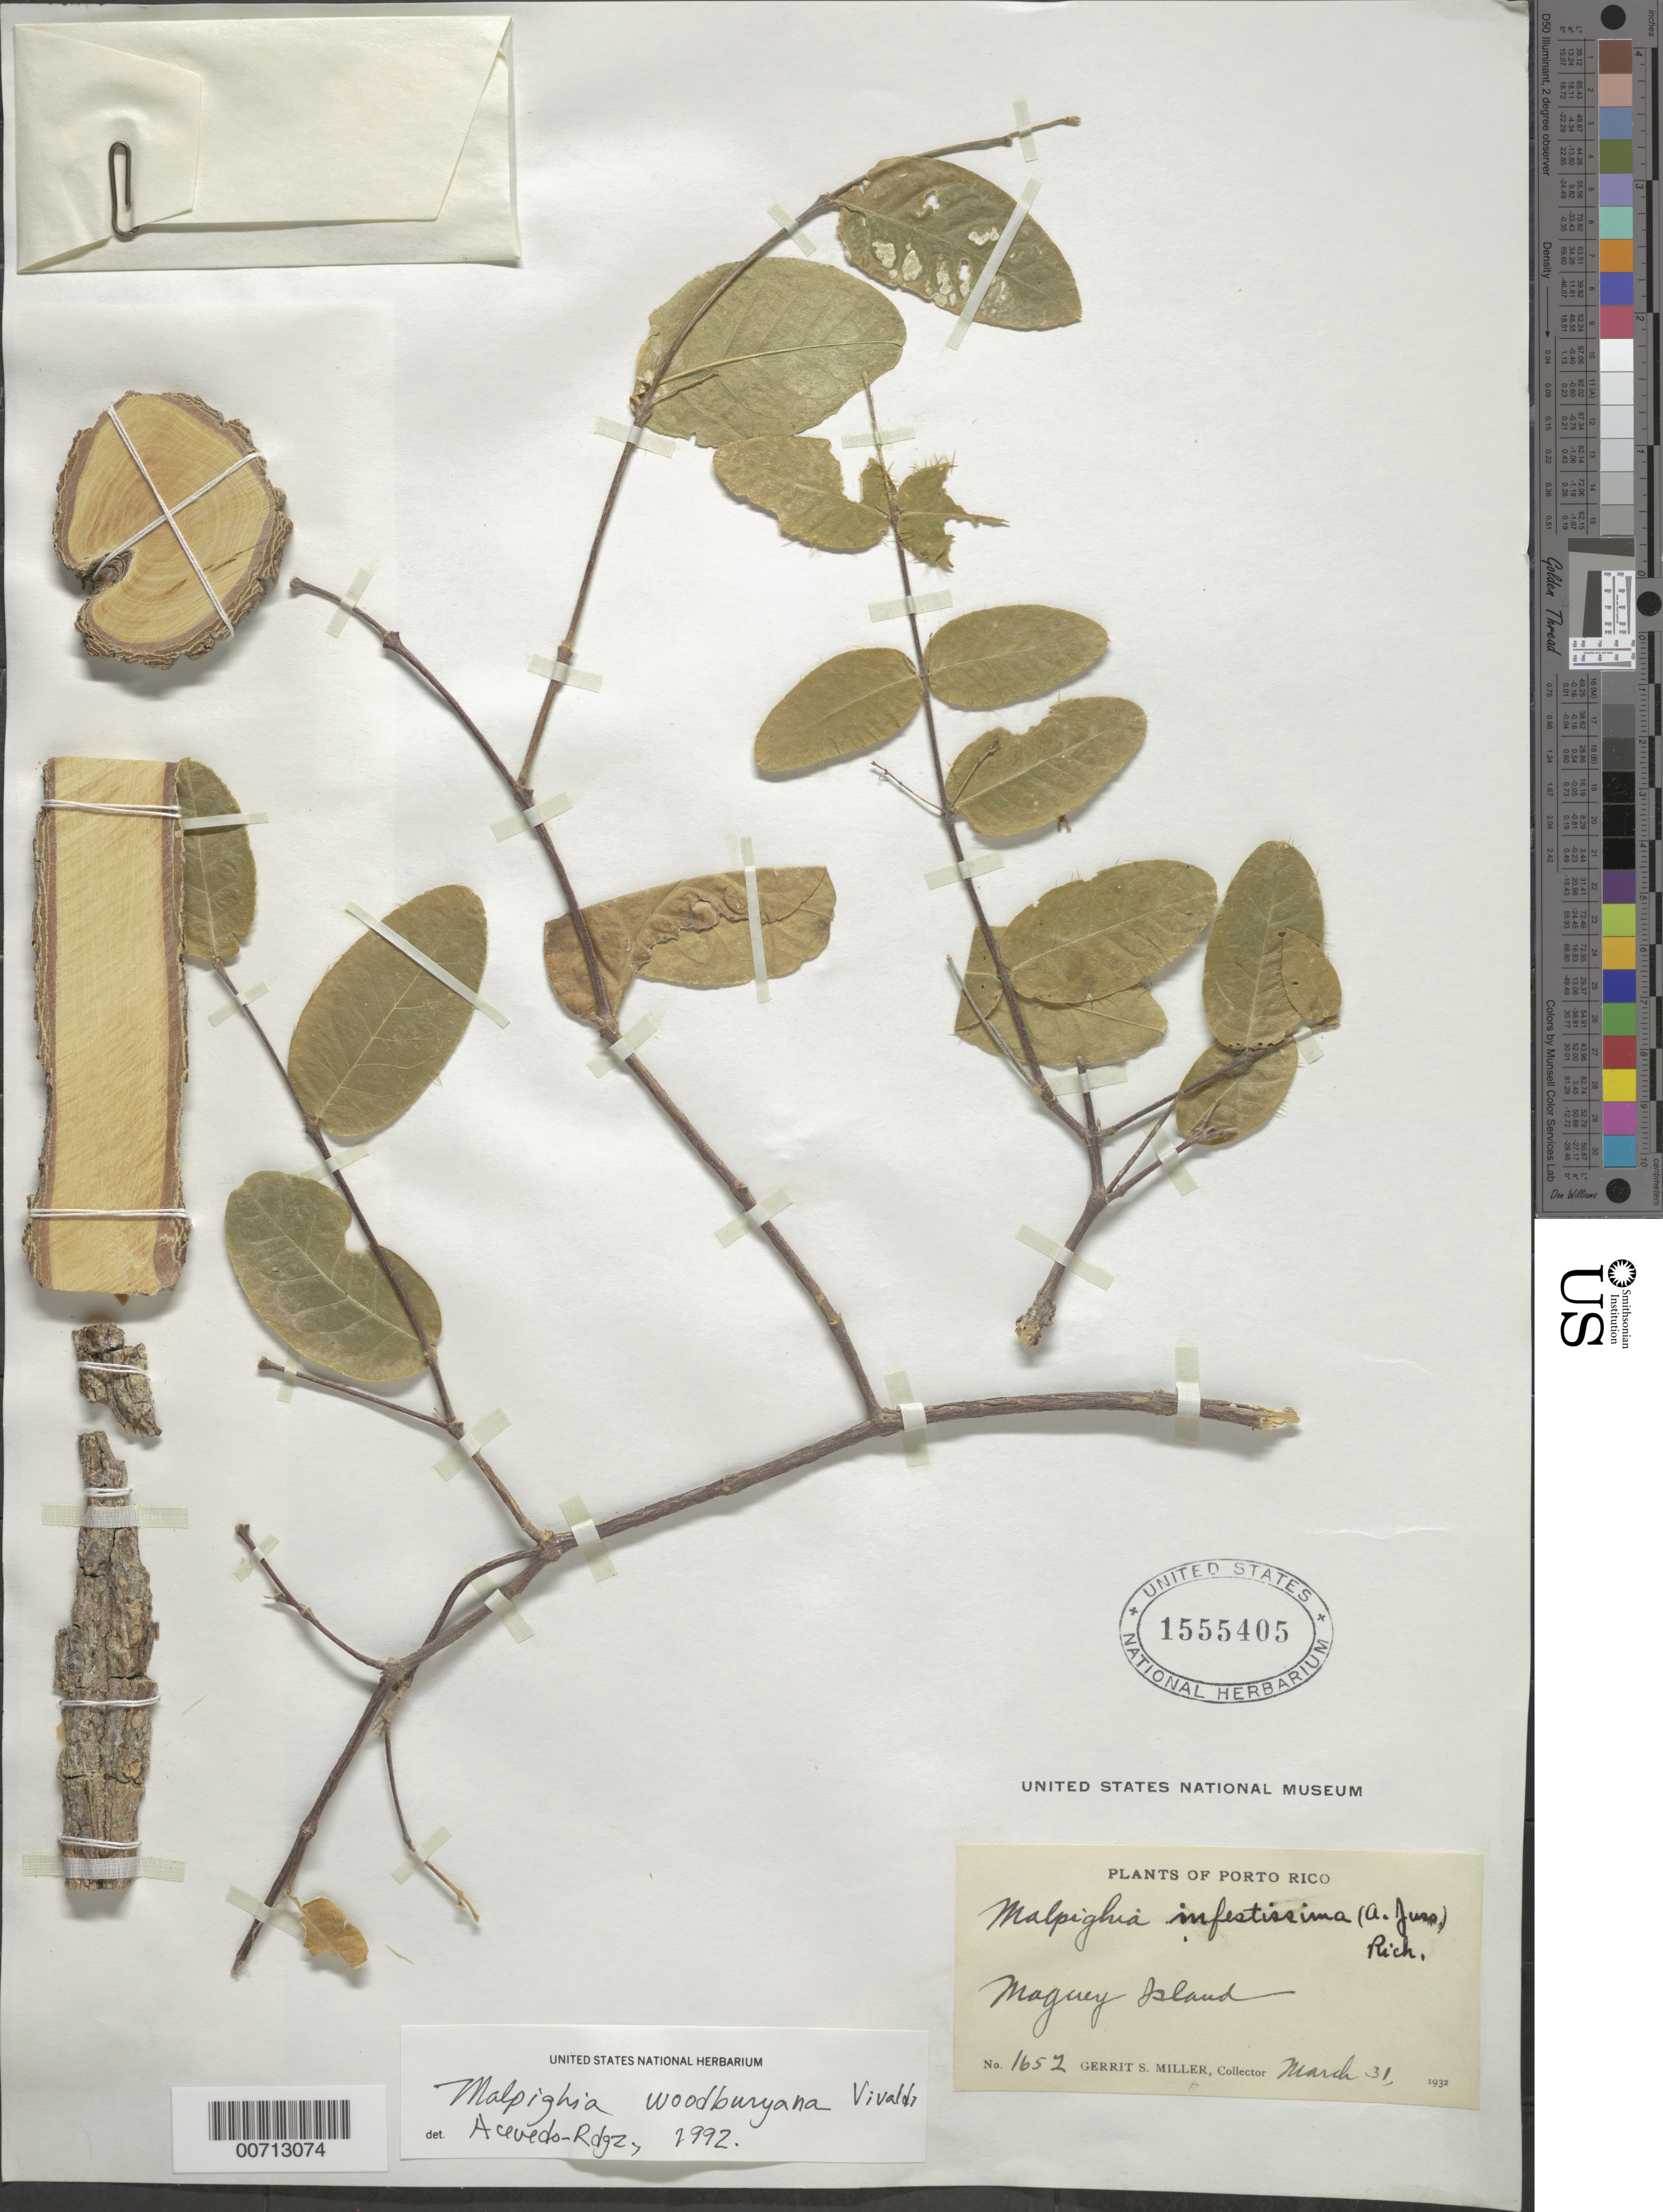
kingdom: Plantae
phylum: Tracheophyta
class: Magnoliopsida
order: Malpighiales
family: Malpighiaceae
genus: Malpighia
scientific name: Malpighia woodburyana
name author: Vivaldi ex Acev.-Rodr.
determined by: Acevedo-Rodríguez, P., (BOT), Smithsonian Institution - National Museum of Natural History (UNITED STATES)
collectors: G. S. Miller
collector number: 1652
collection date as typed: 31 Mar 1932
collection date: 1932-03-31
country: Puerto Rico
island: Maguey Island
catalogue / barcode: US 1555405